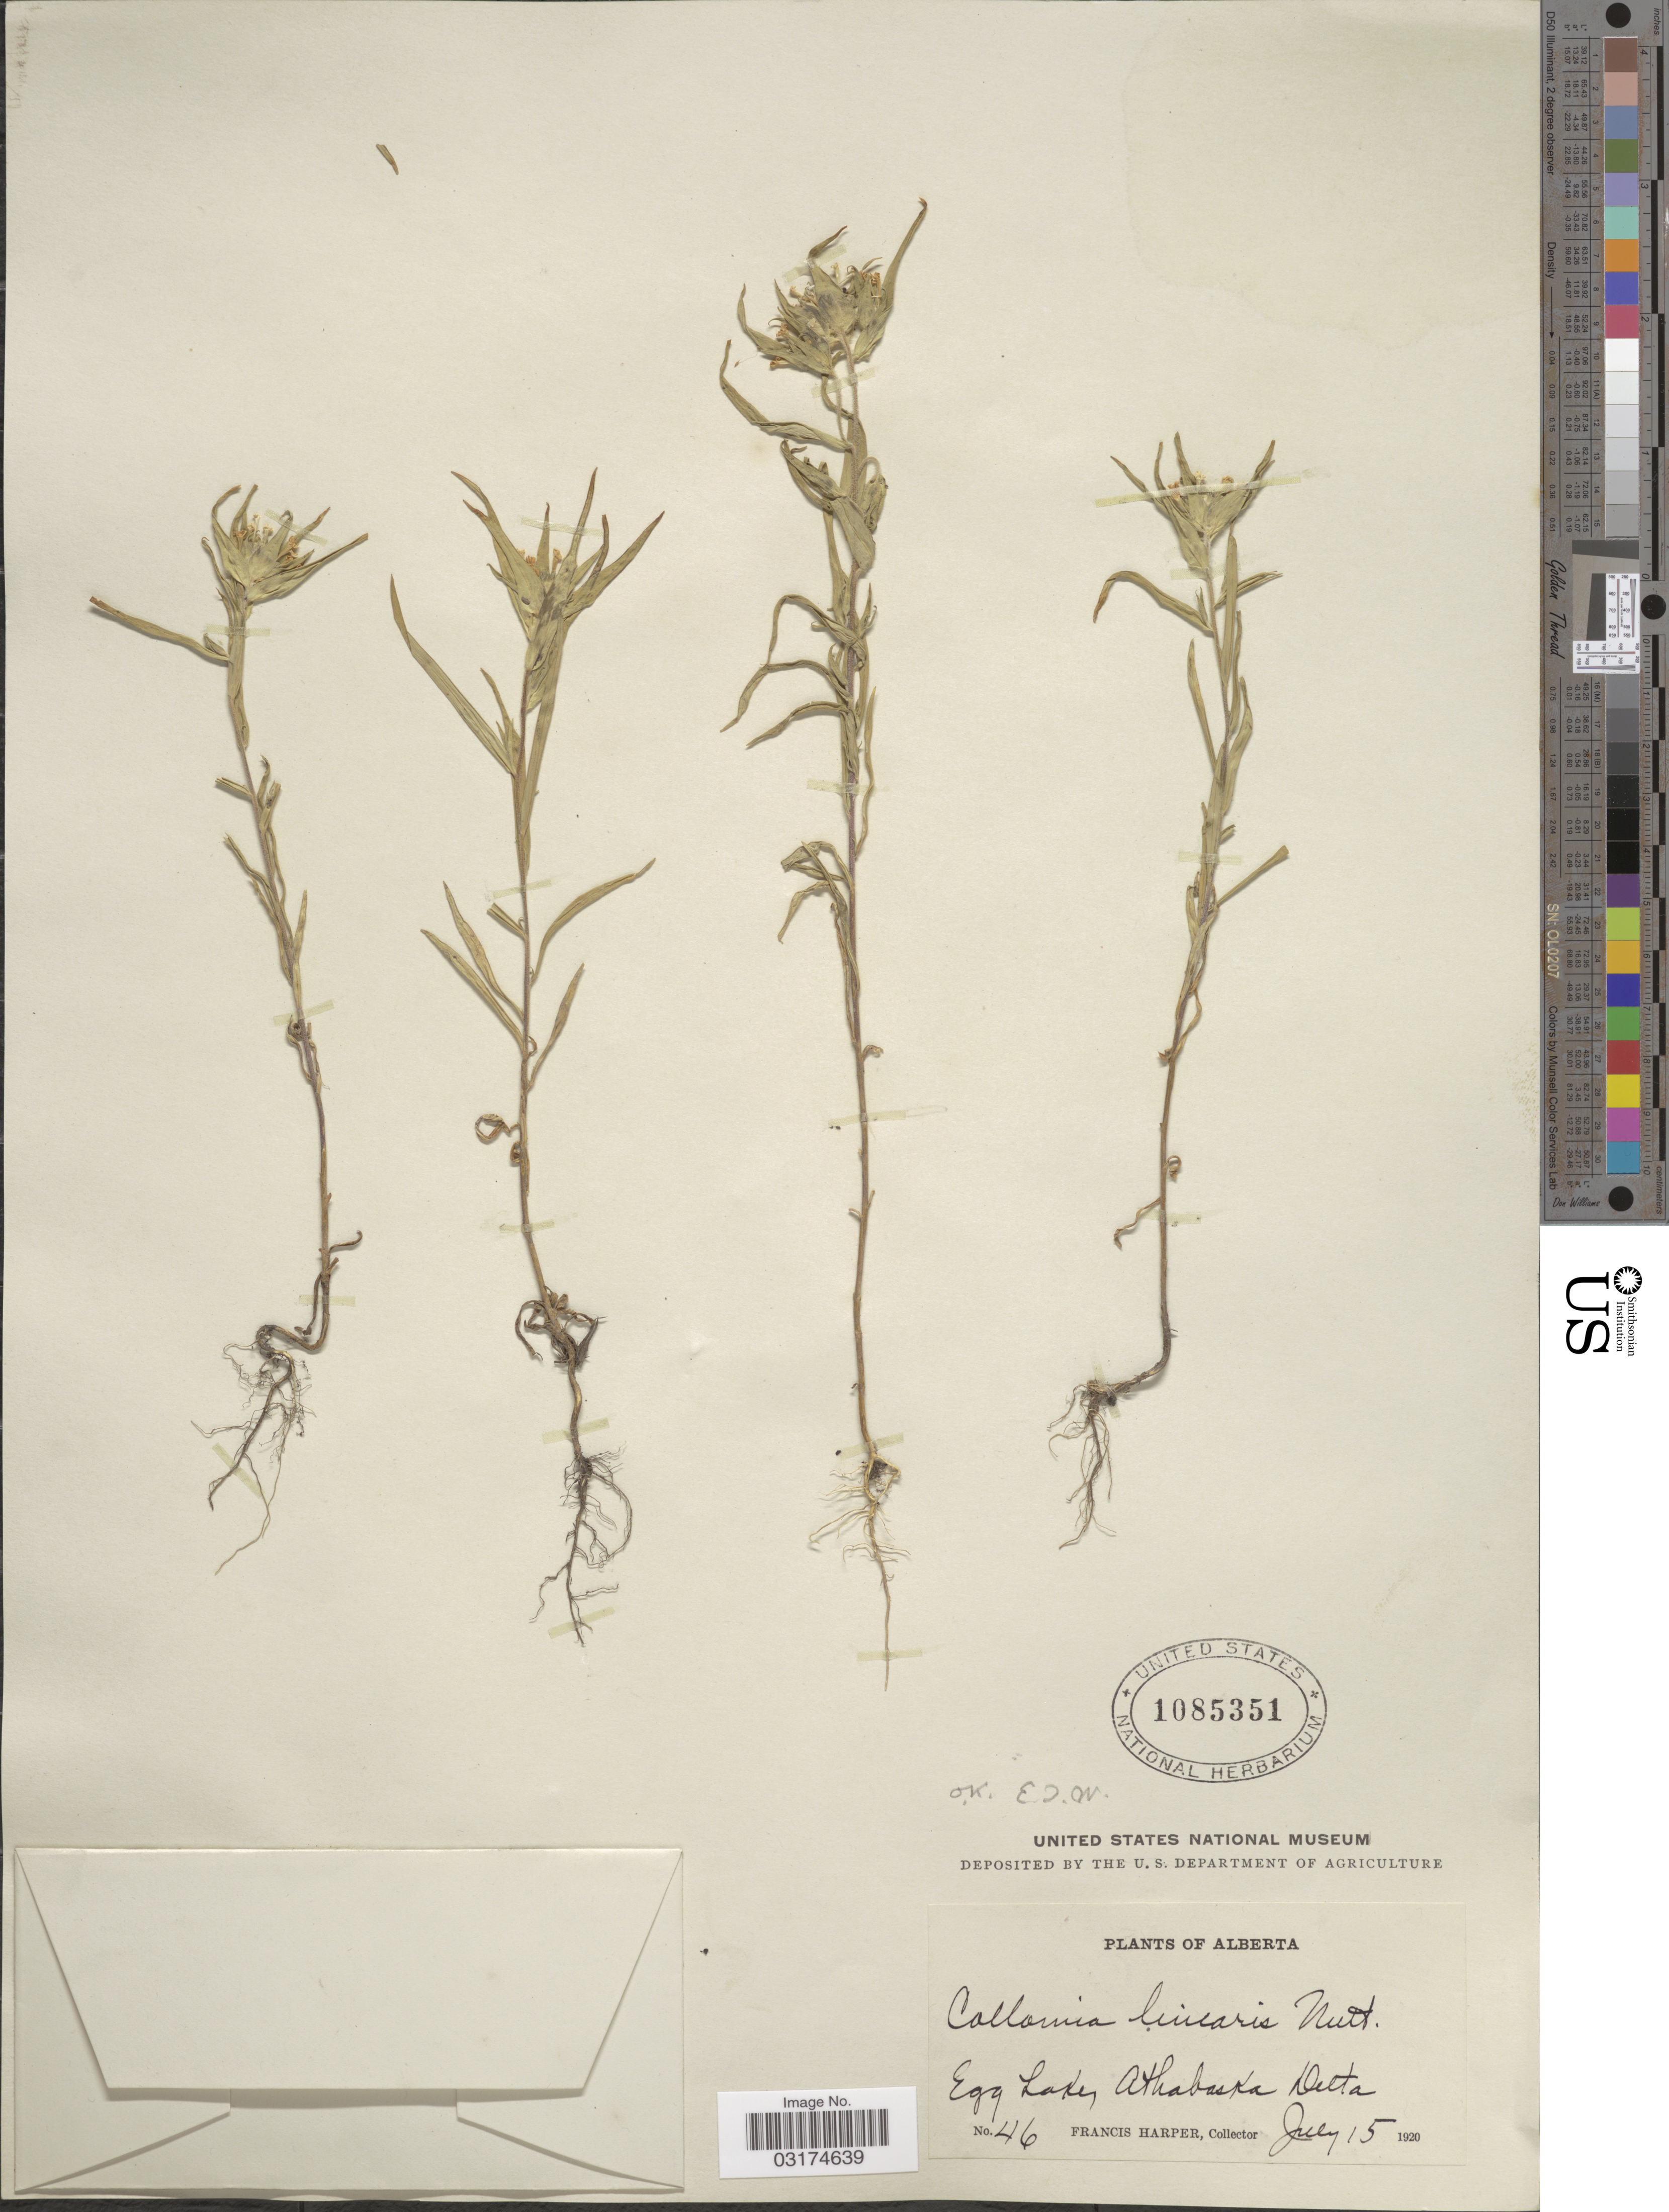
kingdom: Plantae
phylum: Tracheophyta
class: Magnoliopsida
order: Ericales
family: Polemoniaceae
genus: Collomia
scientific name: Collomia linearis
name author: Nutt.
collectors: F. Harper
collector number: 46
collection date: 1920-07-15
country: Canada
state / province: Alberta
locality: Egg Lake, Athabaska Delta.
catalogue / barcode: US 1085351